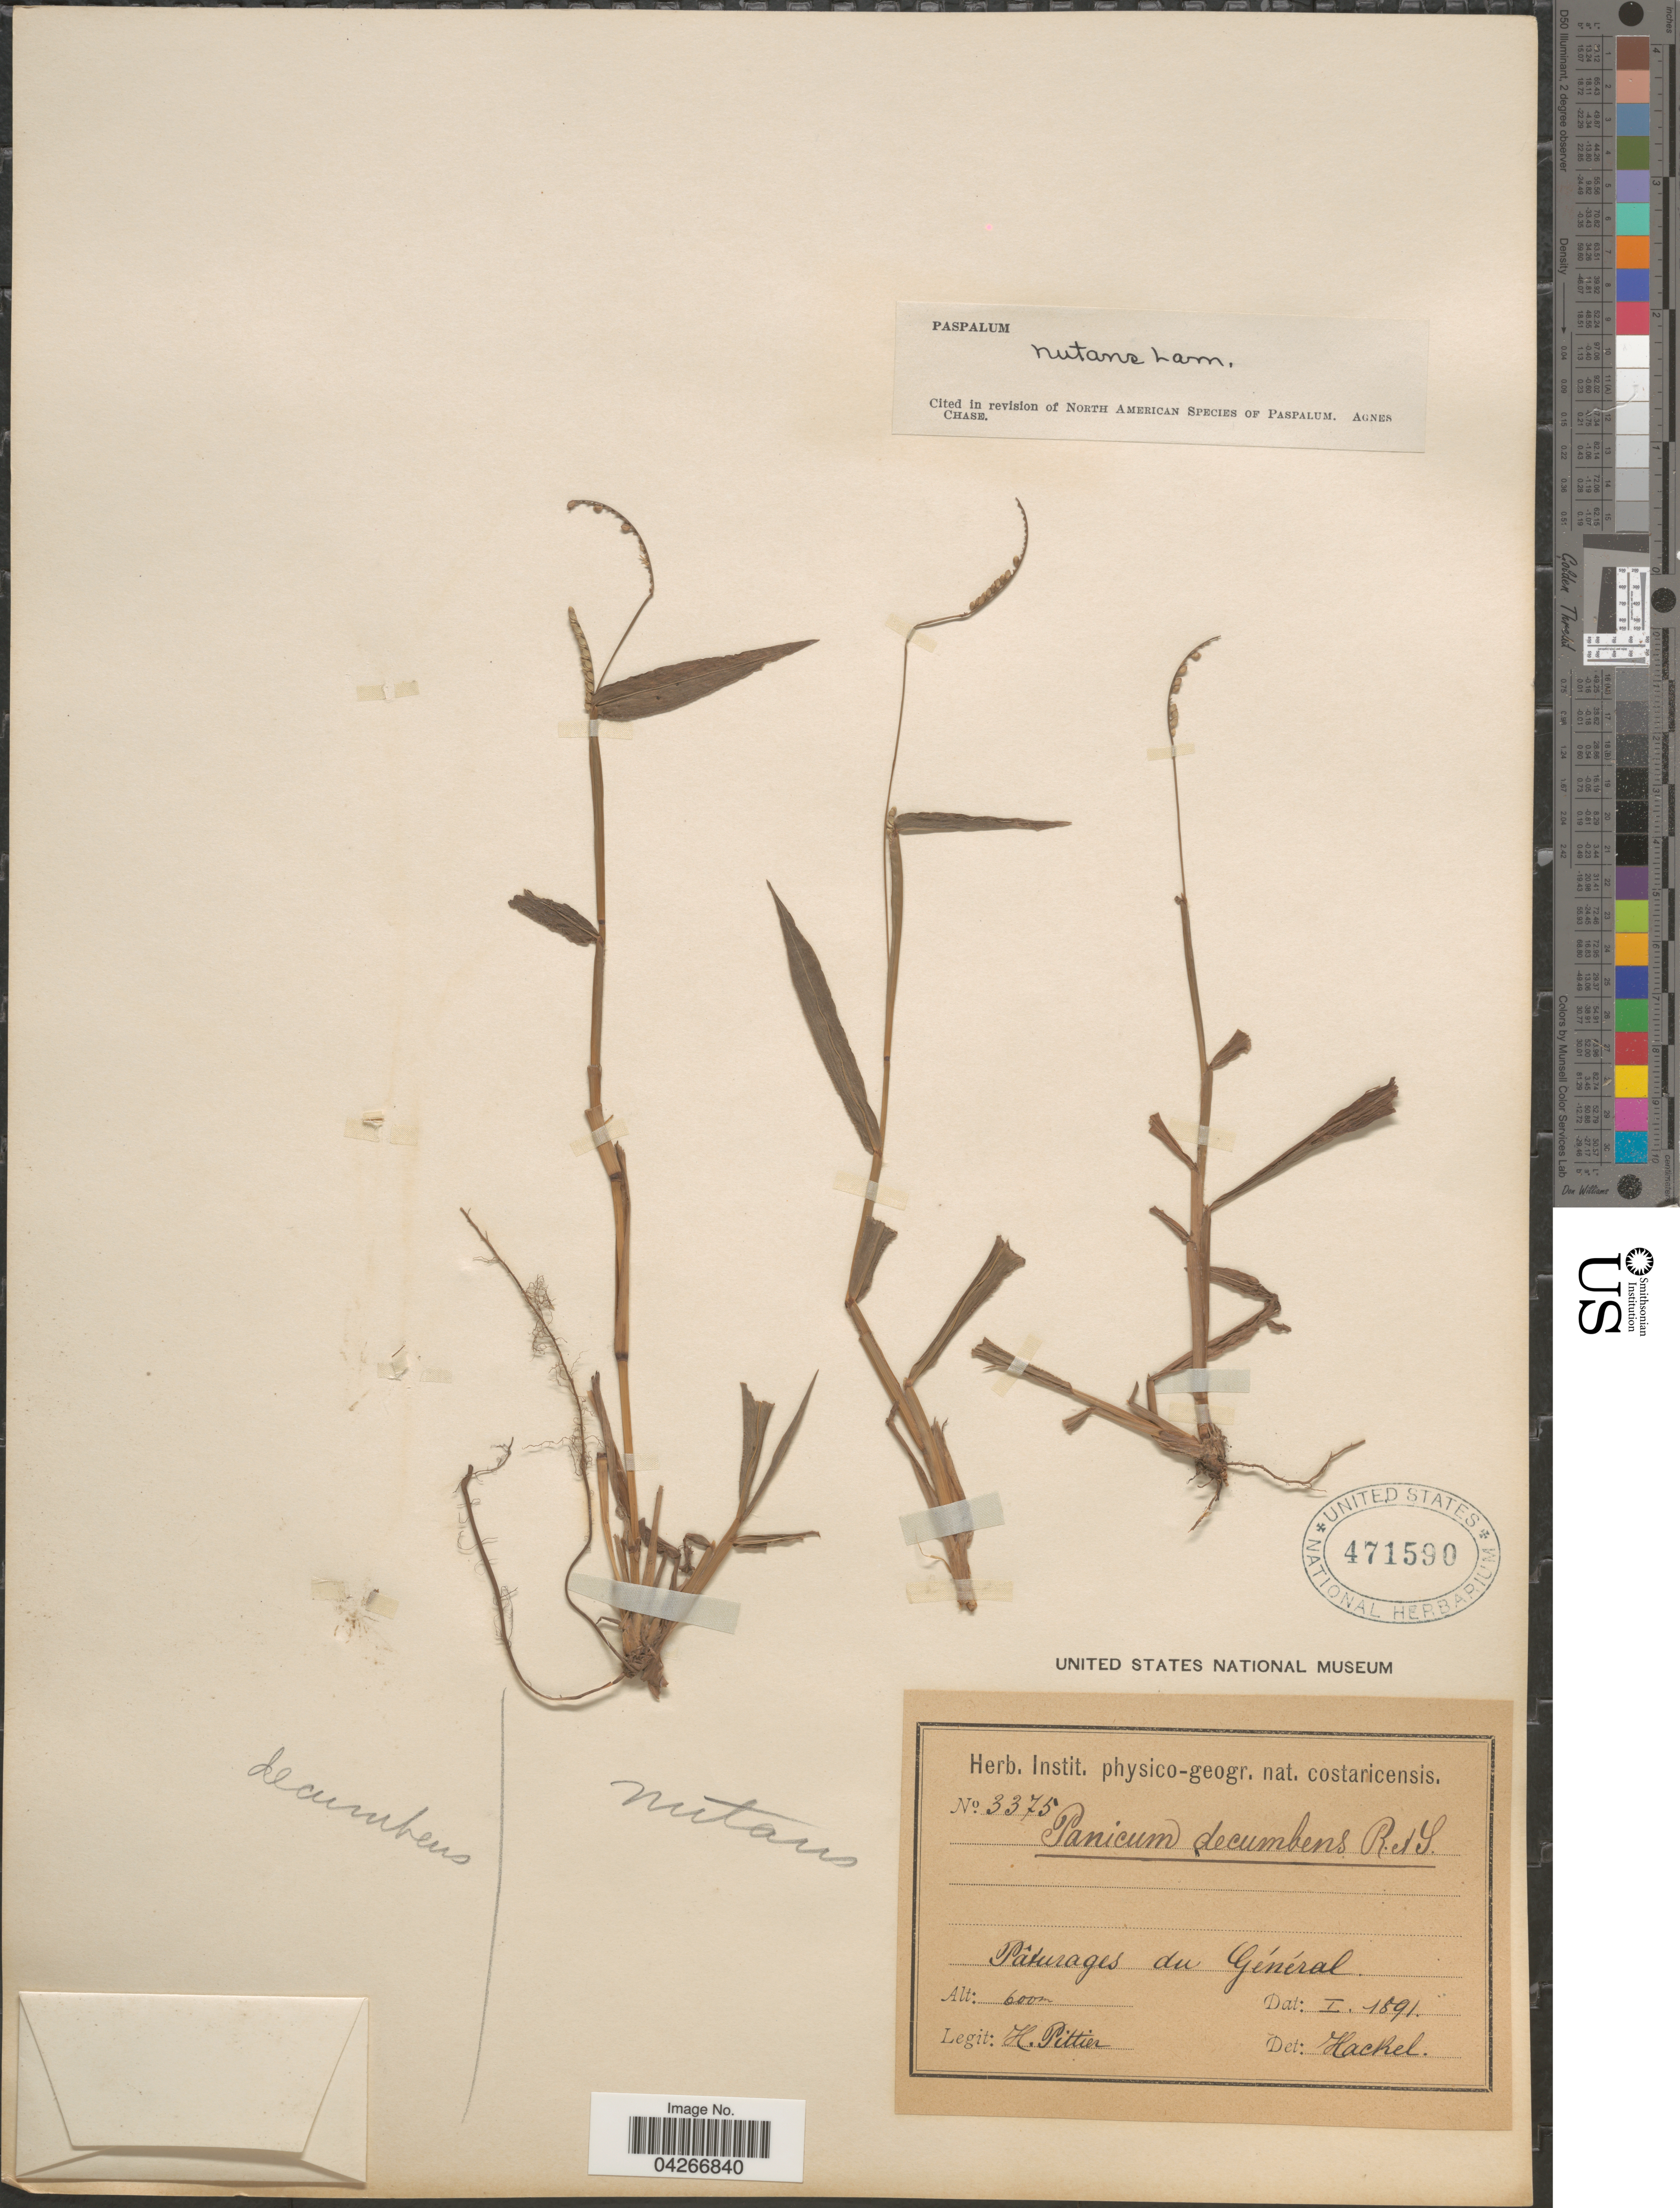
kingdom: Plantae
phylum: Tracheophyta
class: Liliopsida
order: Poales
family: Poaceae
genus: Paspalum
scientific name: Paspalum nutans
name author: Lam.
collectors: H. F. Pittier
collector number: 3375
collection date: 1891-01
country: Costa Rica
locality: Pâturages du Général.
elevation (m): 600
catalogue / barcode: US 471590